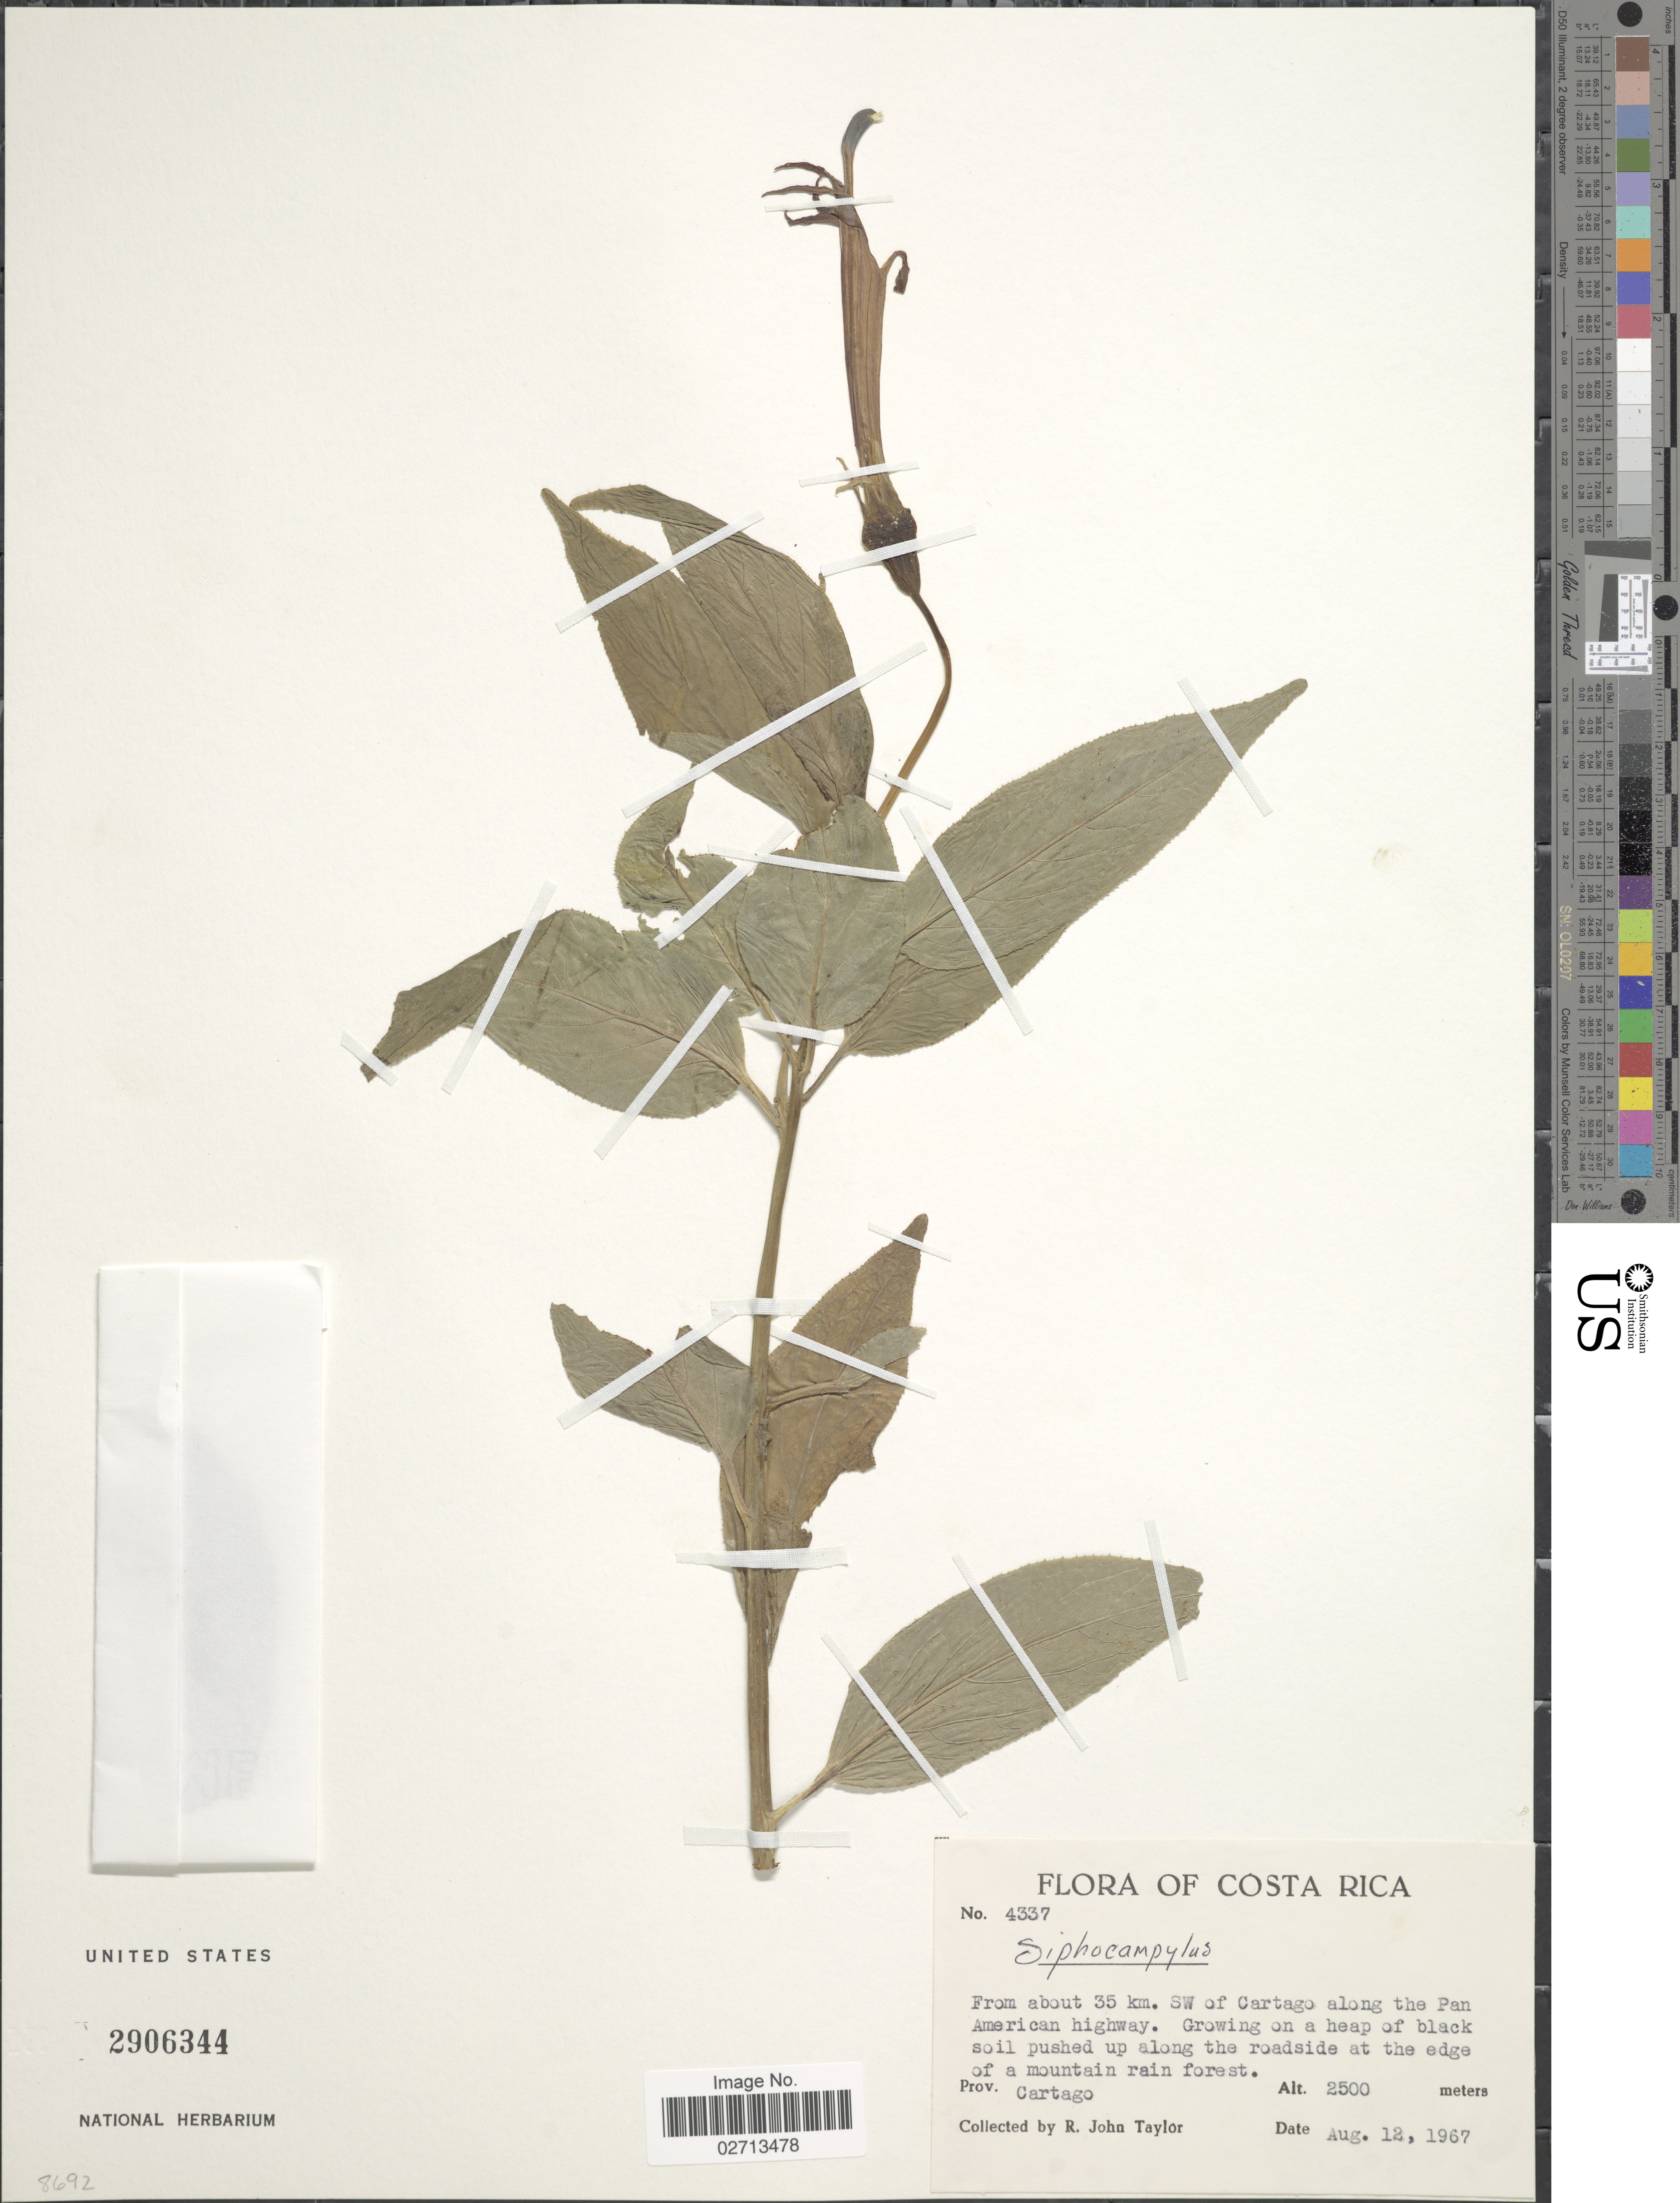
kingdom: Plantae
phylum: Tracheophyta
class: Magnoliopsida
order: Asterales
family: Campanulaceae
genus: Centropogon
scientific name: Centropogon talamancensis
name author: Wilbur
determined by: Lagomarsino, L. P.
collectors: R. J. Taylor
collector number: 4337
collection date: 1967-08-12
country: Costa Rica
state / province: Cartago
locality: From about 35 km. SW of Cartago along the Pan American highway.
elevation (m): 2500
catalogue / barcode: US 2906344